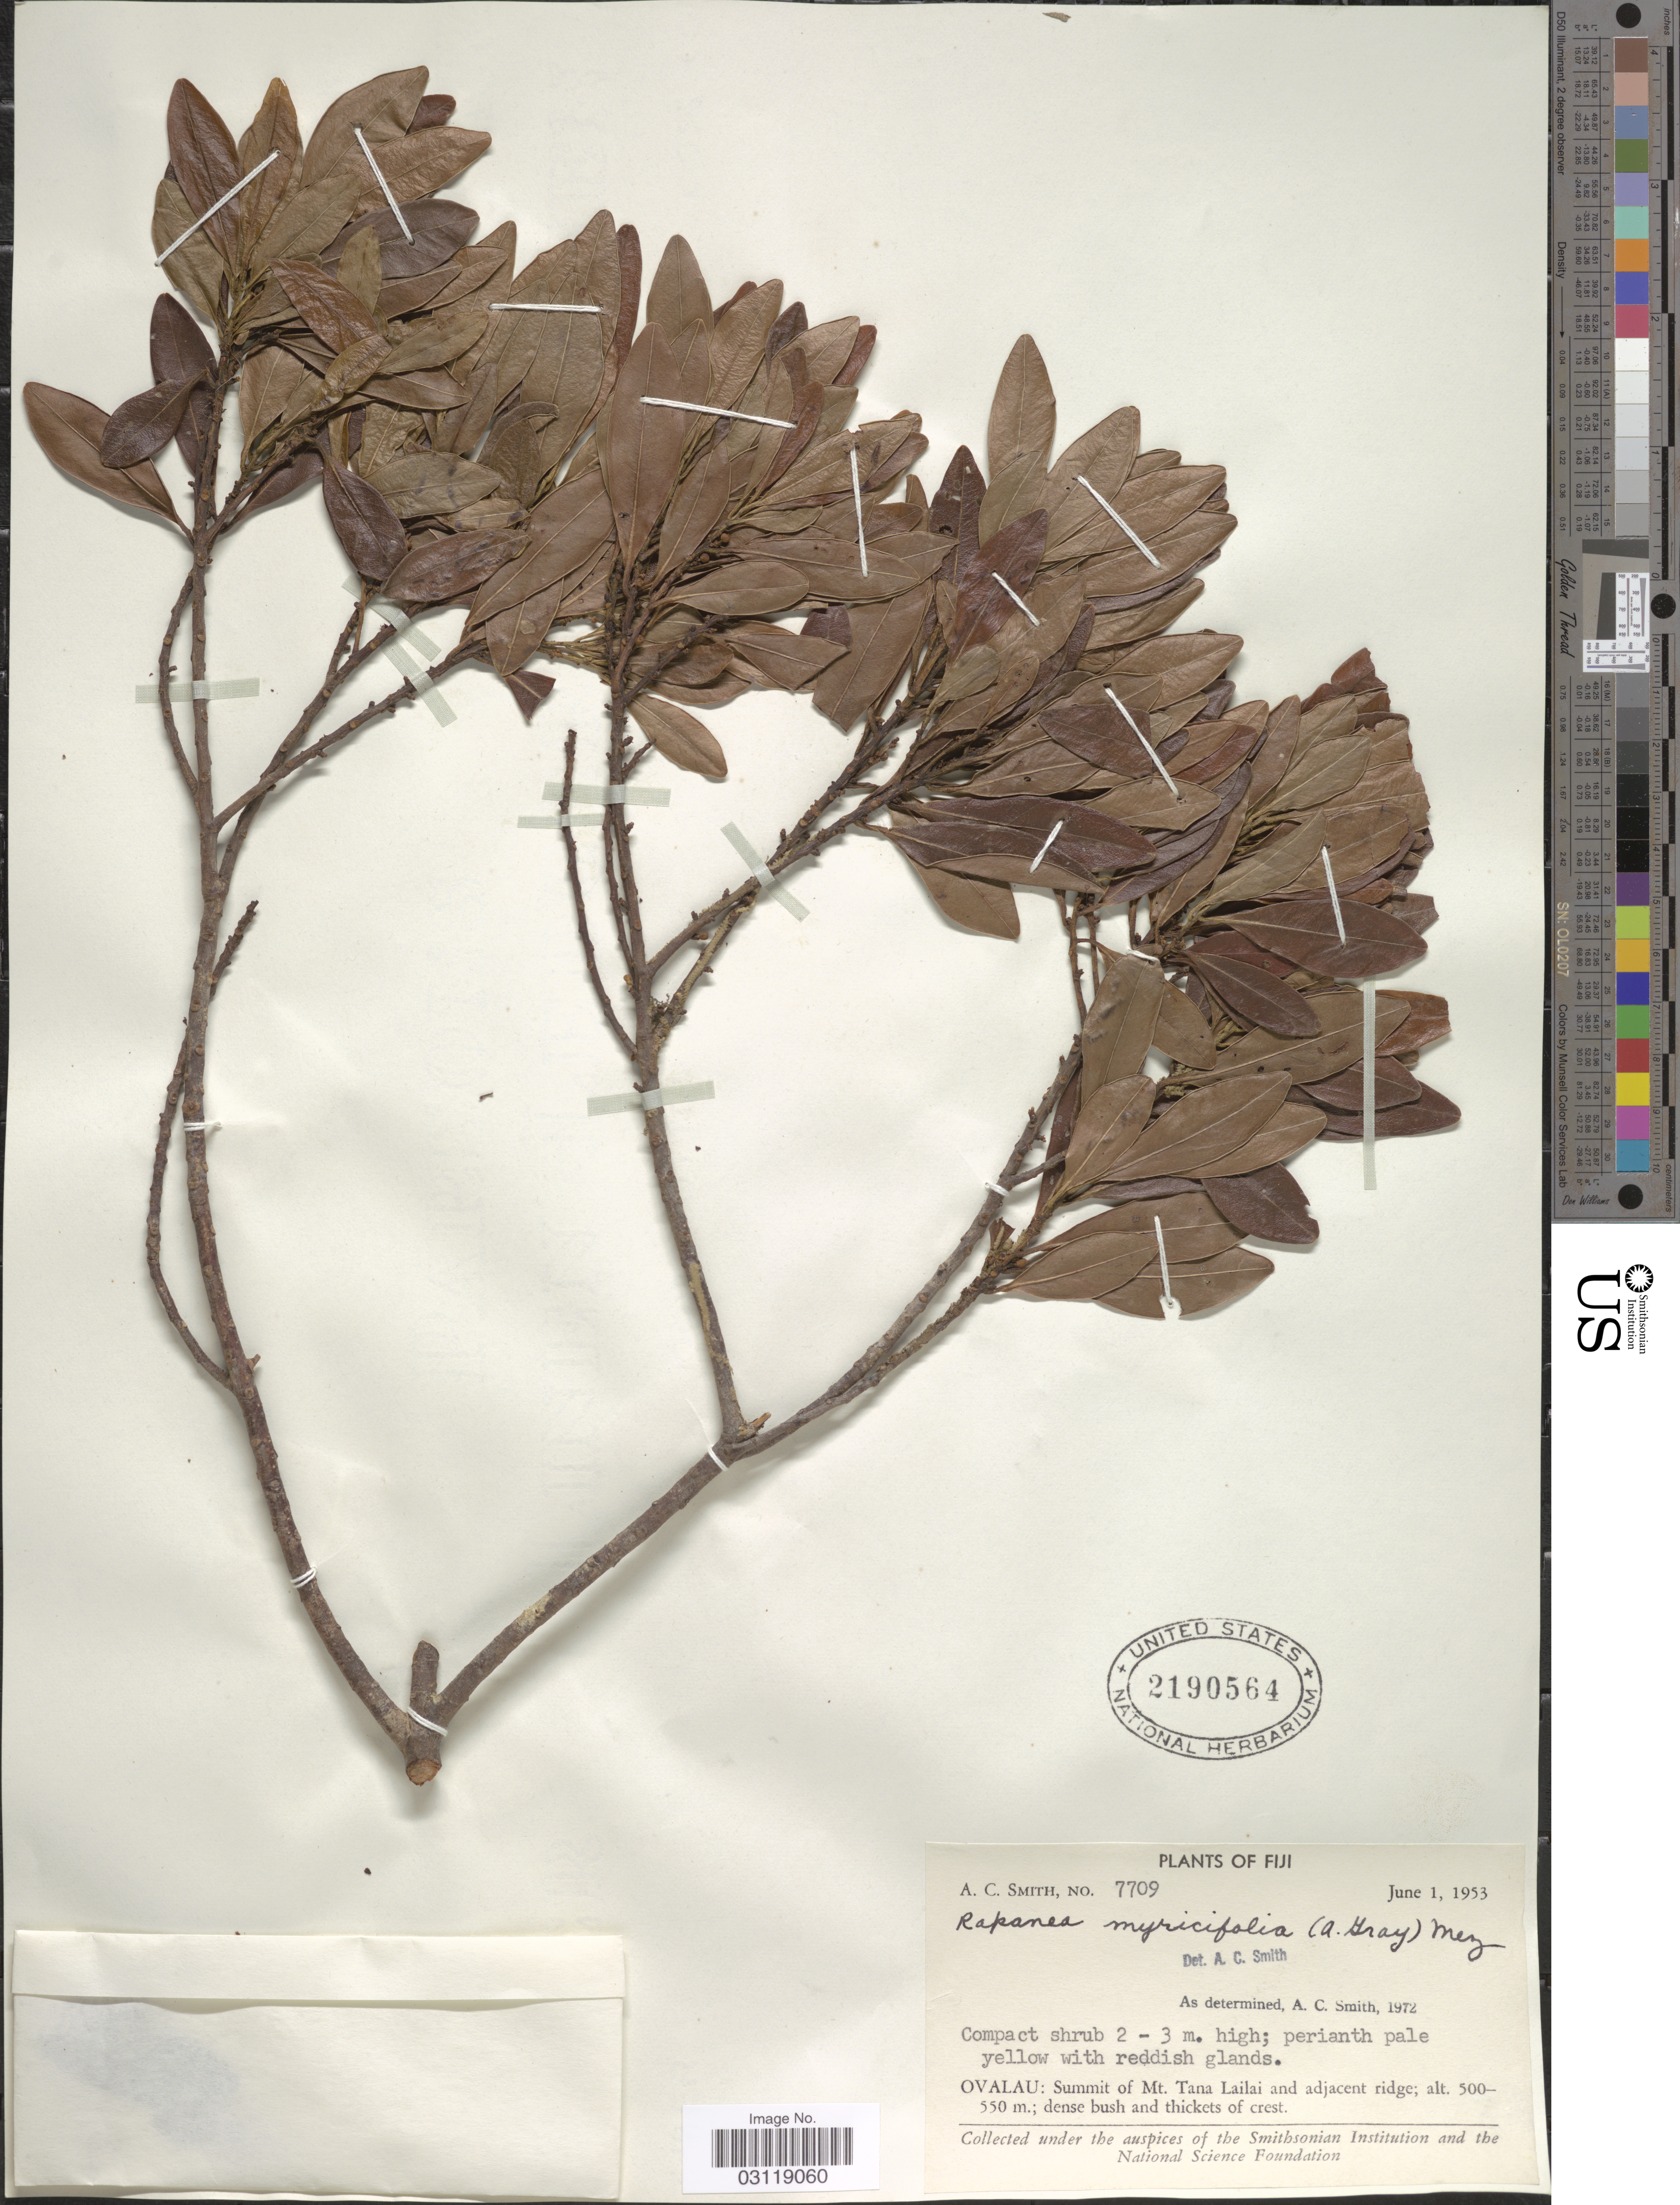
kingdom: Plantae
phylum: Tracheophyta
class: Magnoliopsida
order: Ericales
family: Primulaceae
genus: Rapanea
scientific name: Rapanea myricifolia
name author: (A. Gray) Mez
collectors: A. C. Smith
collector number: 7709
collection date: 1953-06-01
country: Fiji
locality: Ovalau: Summit of Mt. Tana Lalai and adjacent ridge.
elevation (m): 500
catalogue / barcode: US 2190564